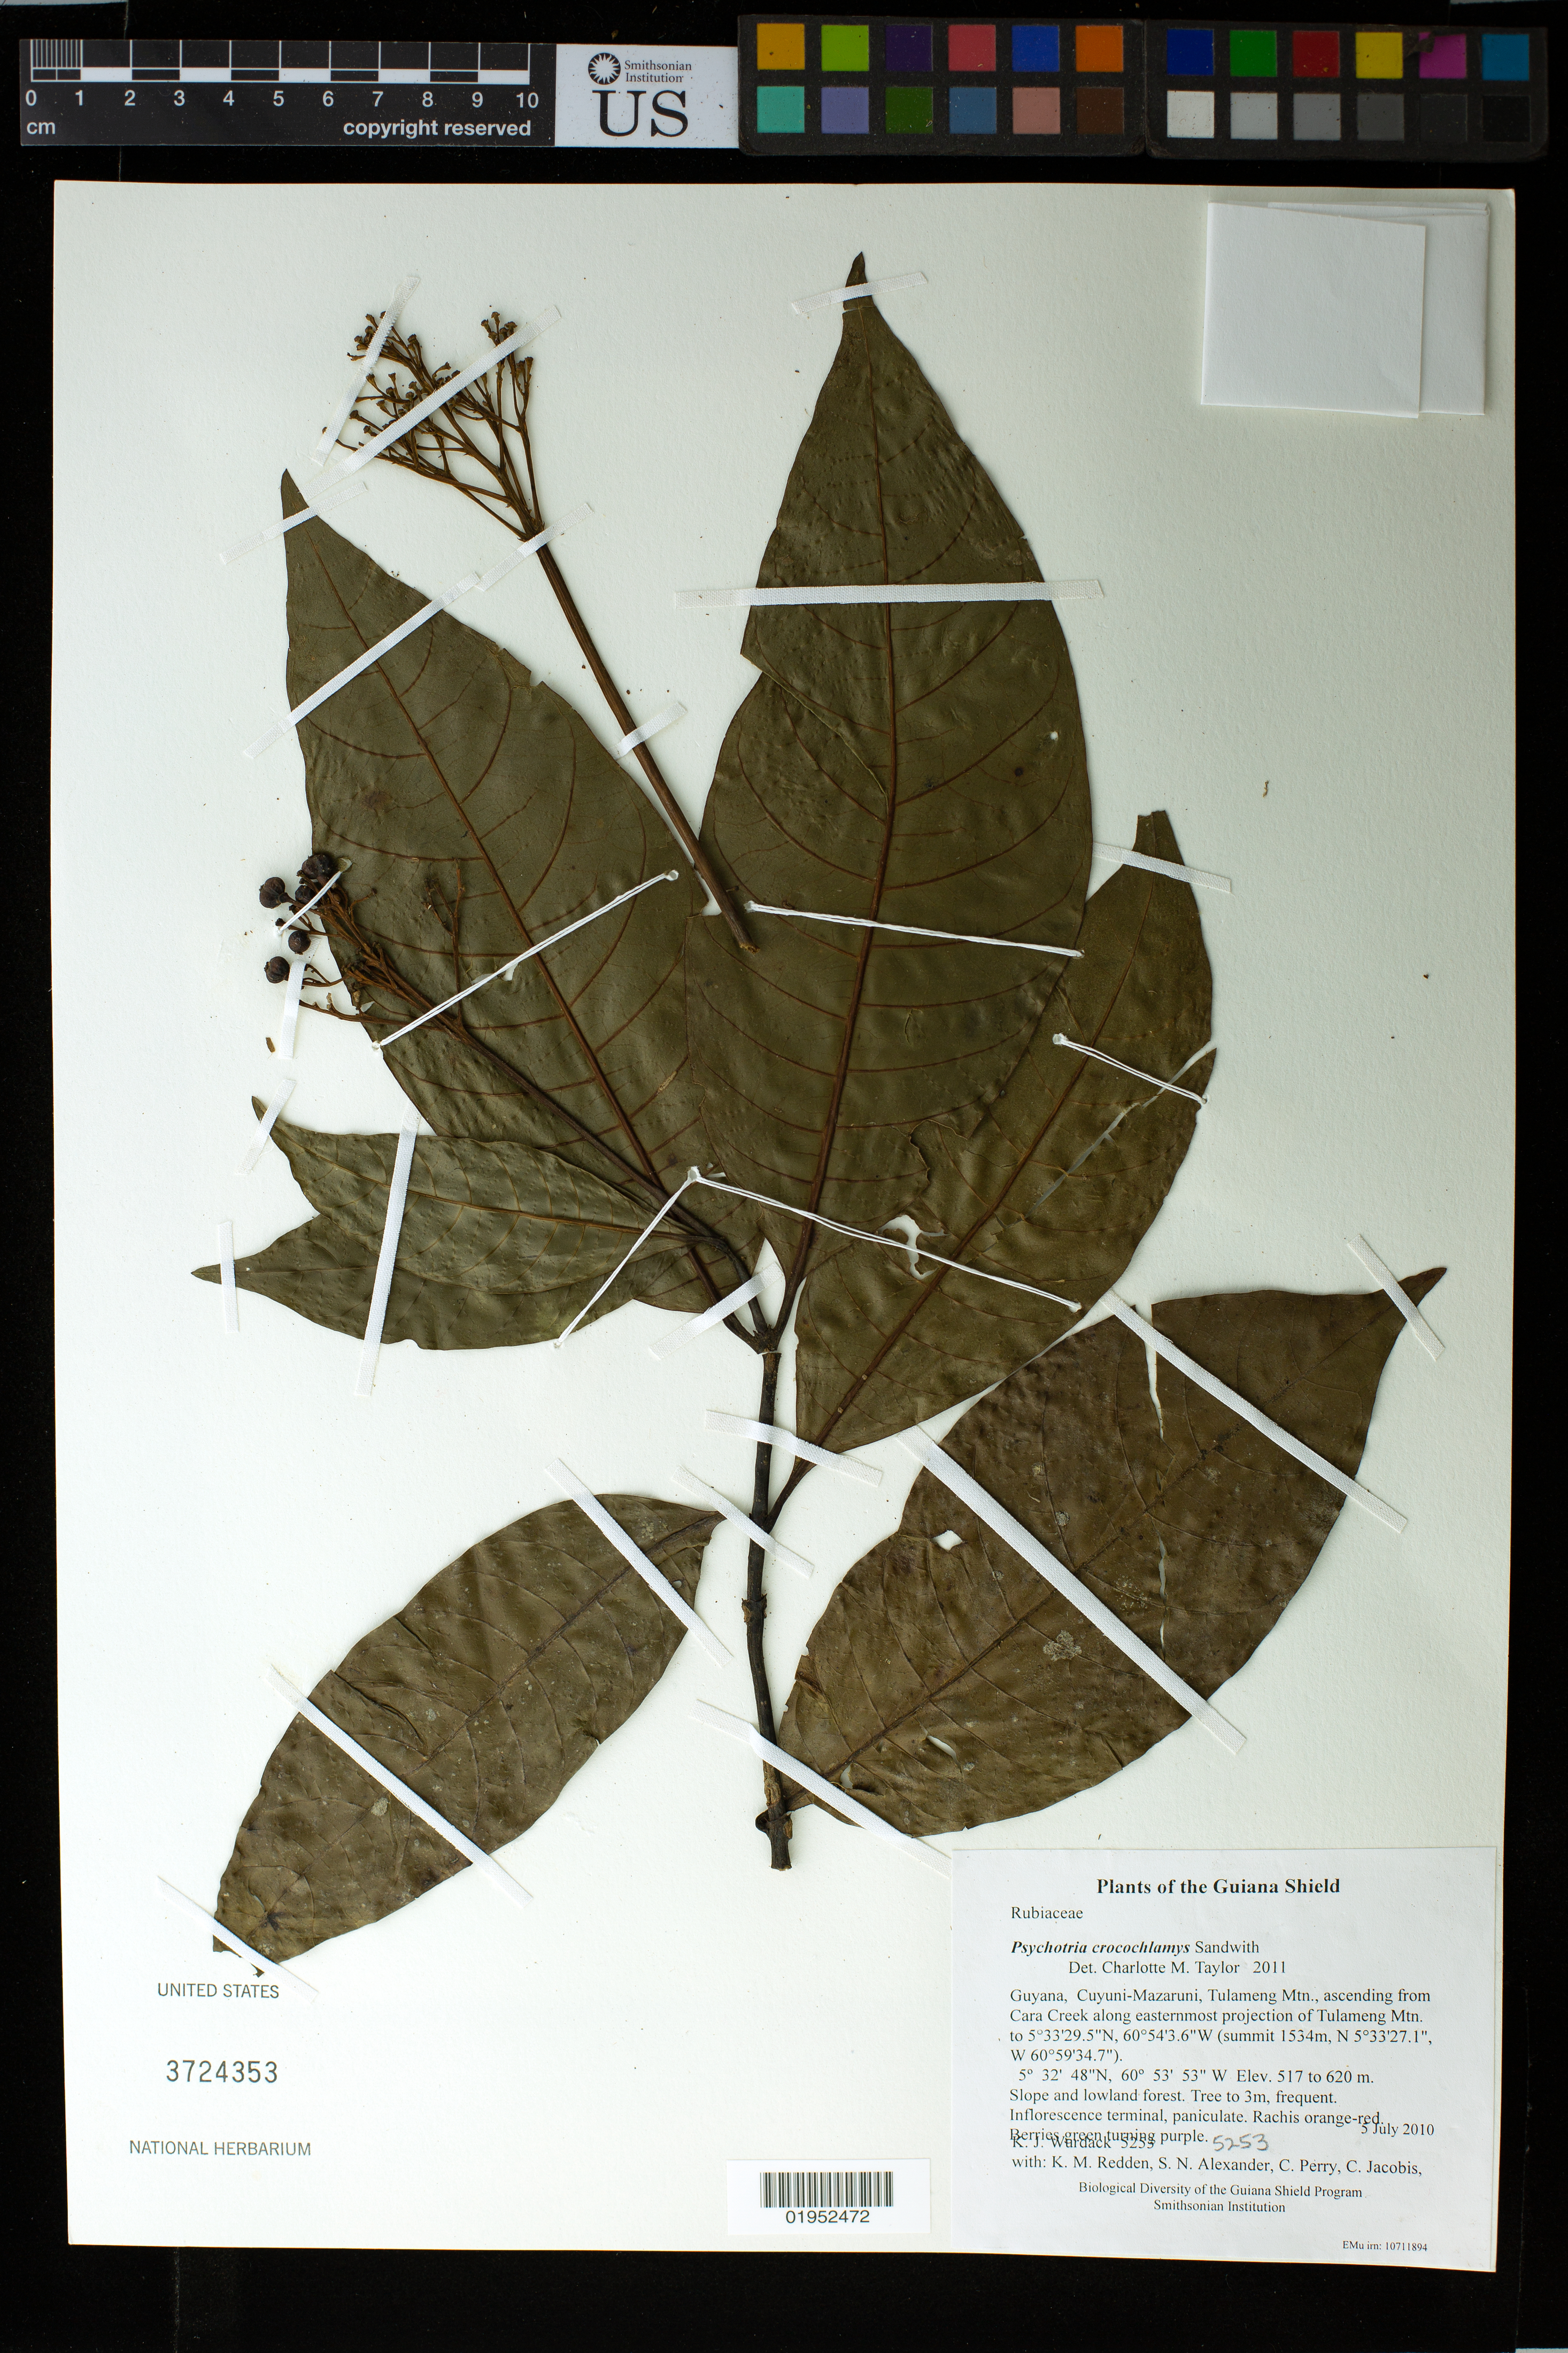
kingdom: Plantae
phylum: Tracheophyta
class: Magnoliopsida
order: Gentianales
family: Rubiaceae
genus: Palicourea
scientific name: Palicourea crocochlamys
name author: (Sandw.) Delprete & J.H. Kirkbr.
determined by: Kirkbride, J. H., Jr.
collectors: K. Wurdack, K. M. Redden, S. N. Alexander, C. Perry, C. Jacobis, D. Hunter, V. Roland & H. Hunter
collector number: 5253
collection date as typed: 5 July 2010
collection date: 2010-07-05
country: Guyana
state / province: Cuyuni-Mazaruni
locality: Tulameng Mtn., ascending from Cara Creek along easternmost projection of Tulameng Mtn. to 5°33'29.5"N, 60°54'3.6"W (summit 1534m, N 5°33'27.1", W 60°59'34.7")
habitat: Slope and lowland forest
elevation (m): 517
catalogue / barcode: US 3724353